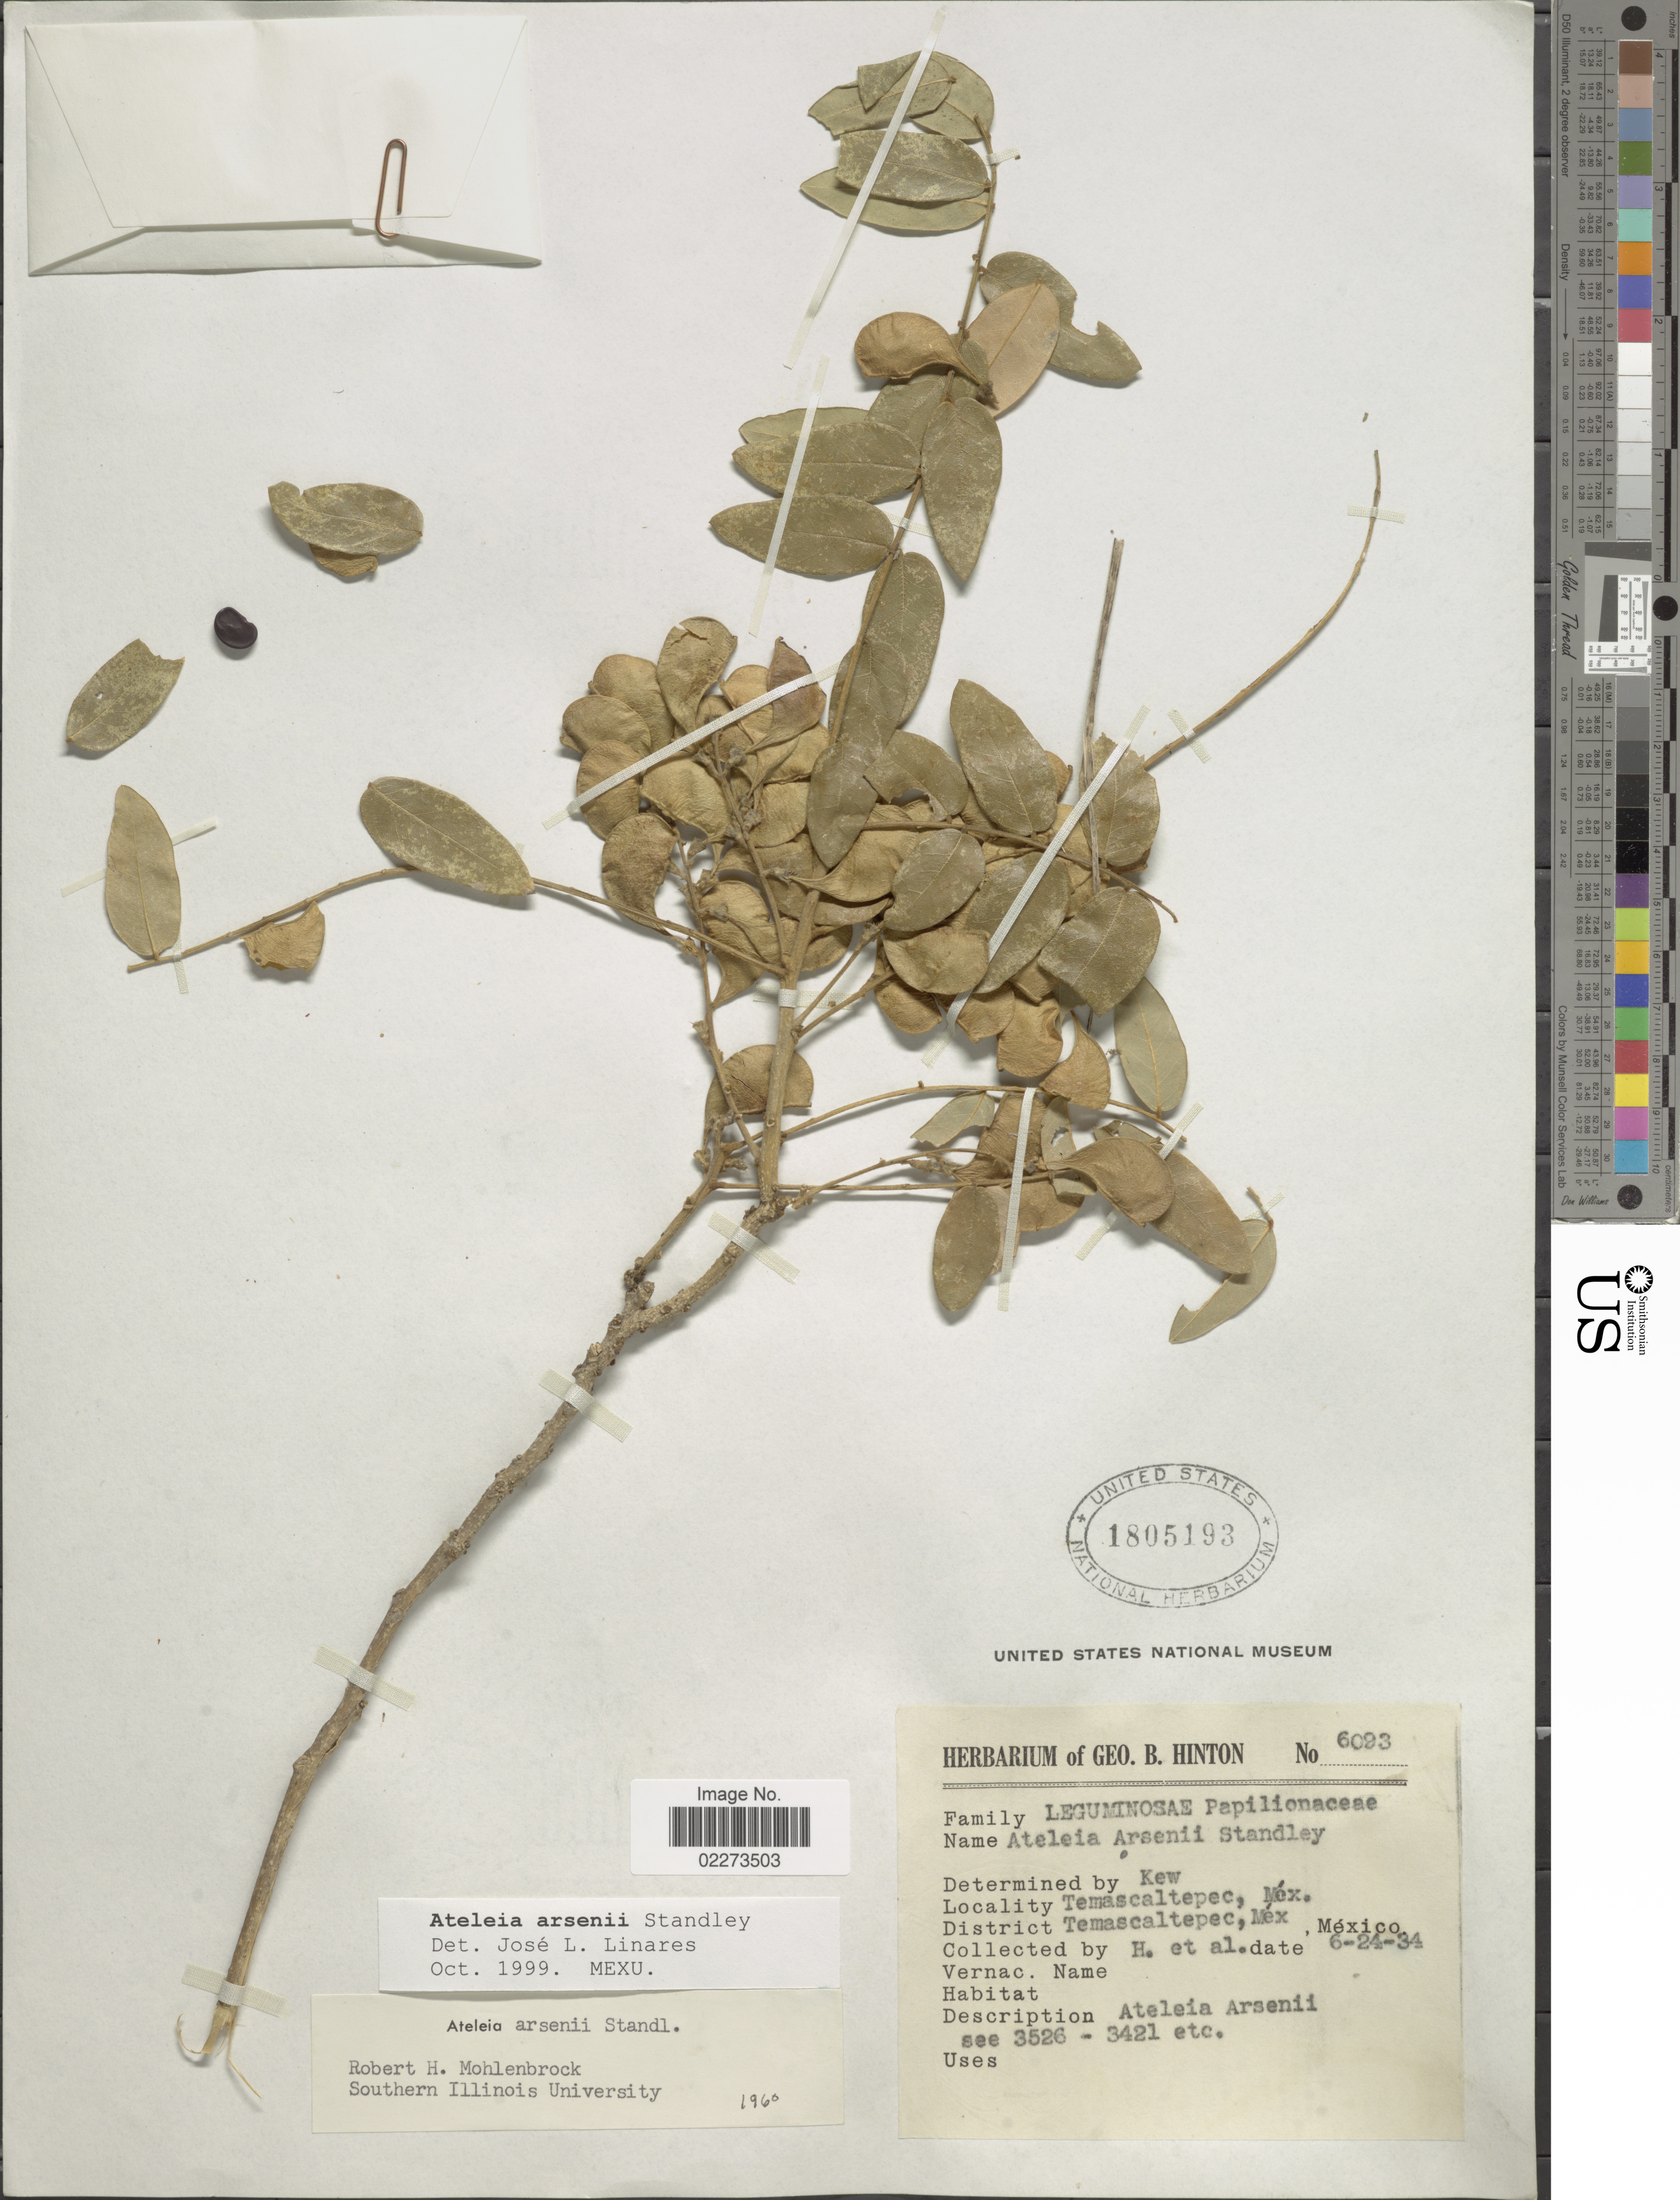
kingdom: Plantae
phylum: Tracheophyta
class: Magnoliopsida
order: Fabales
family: Fabaceae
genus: Ateleia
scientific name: Ateleia arsenii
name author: Standl.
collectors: G. B. Hinton & et al.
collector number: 6093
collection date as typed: Transcribed d/m/y: 24/6/34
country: Mexico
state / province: México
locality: Temascaltepec, Mex., District Temascaltepec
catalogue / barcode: US 1805193